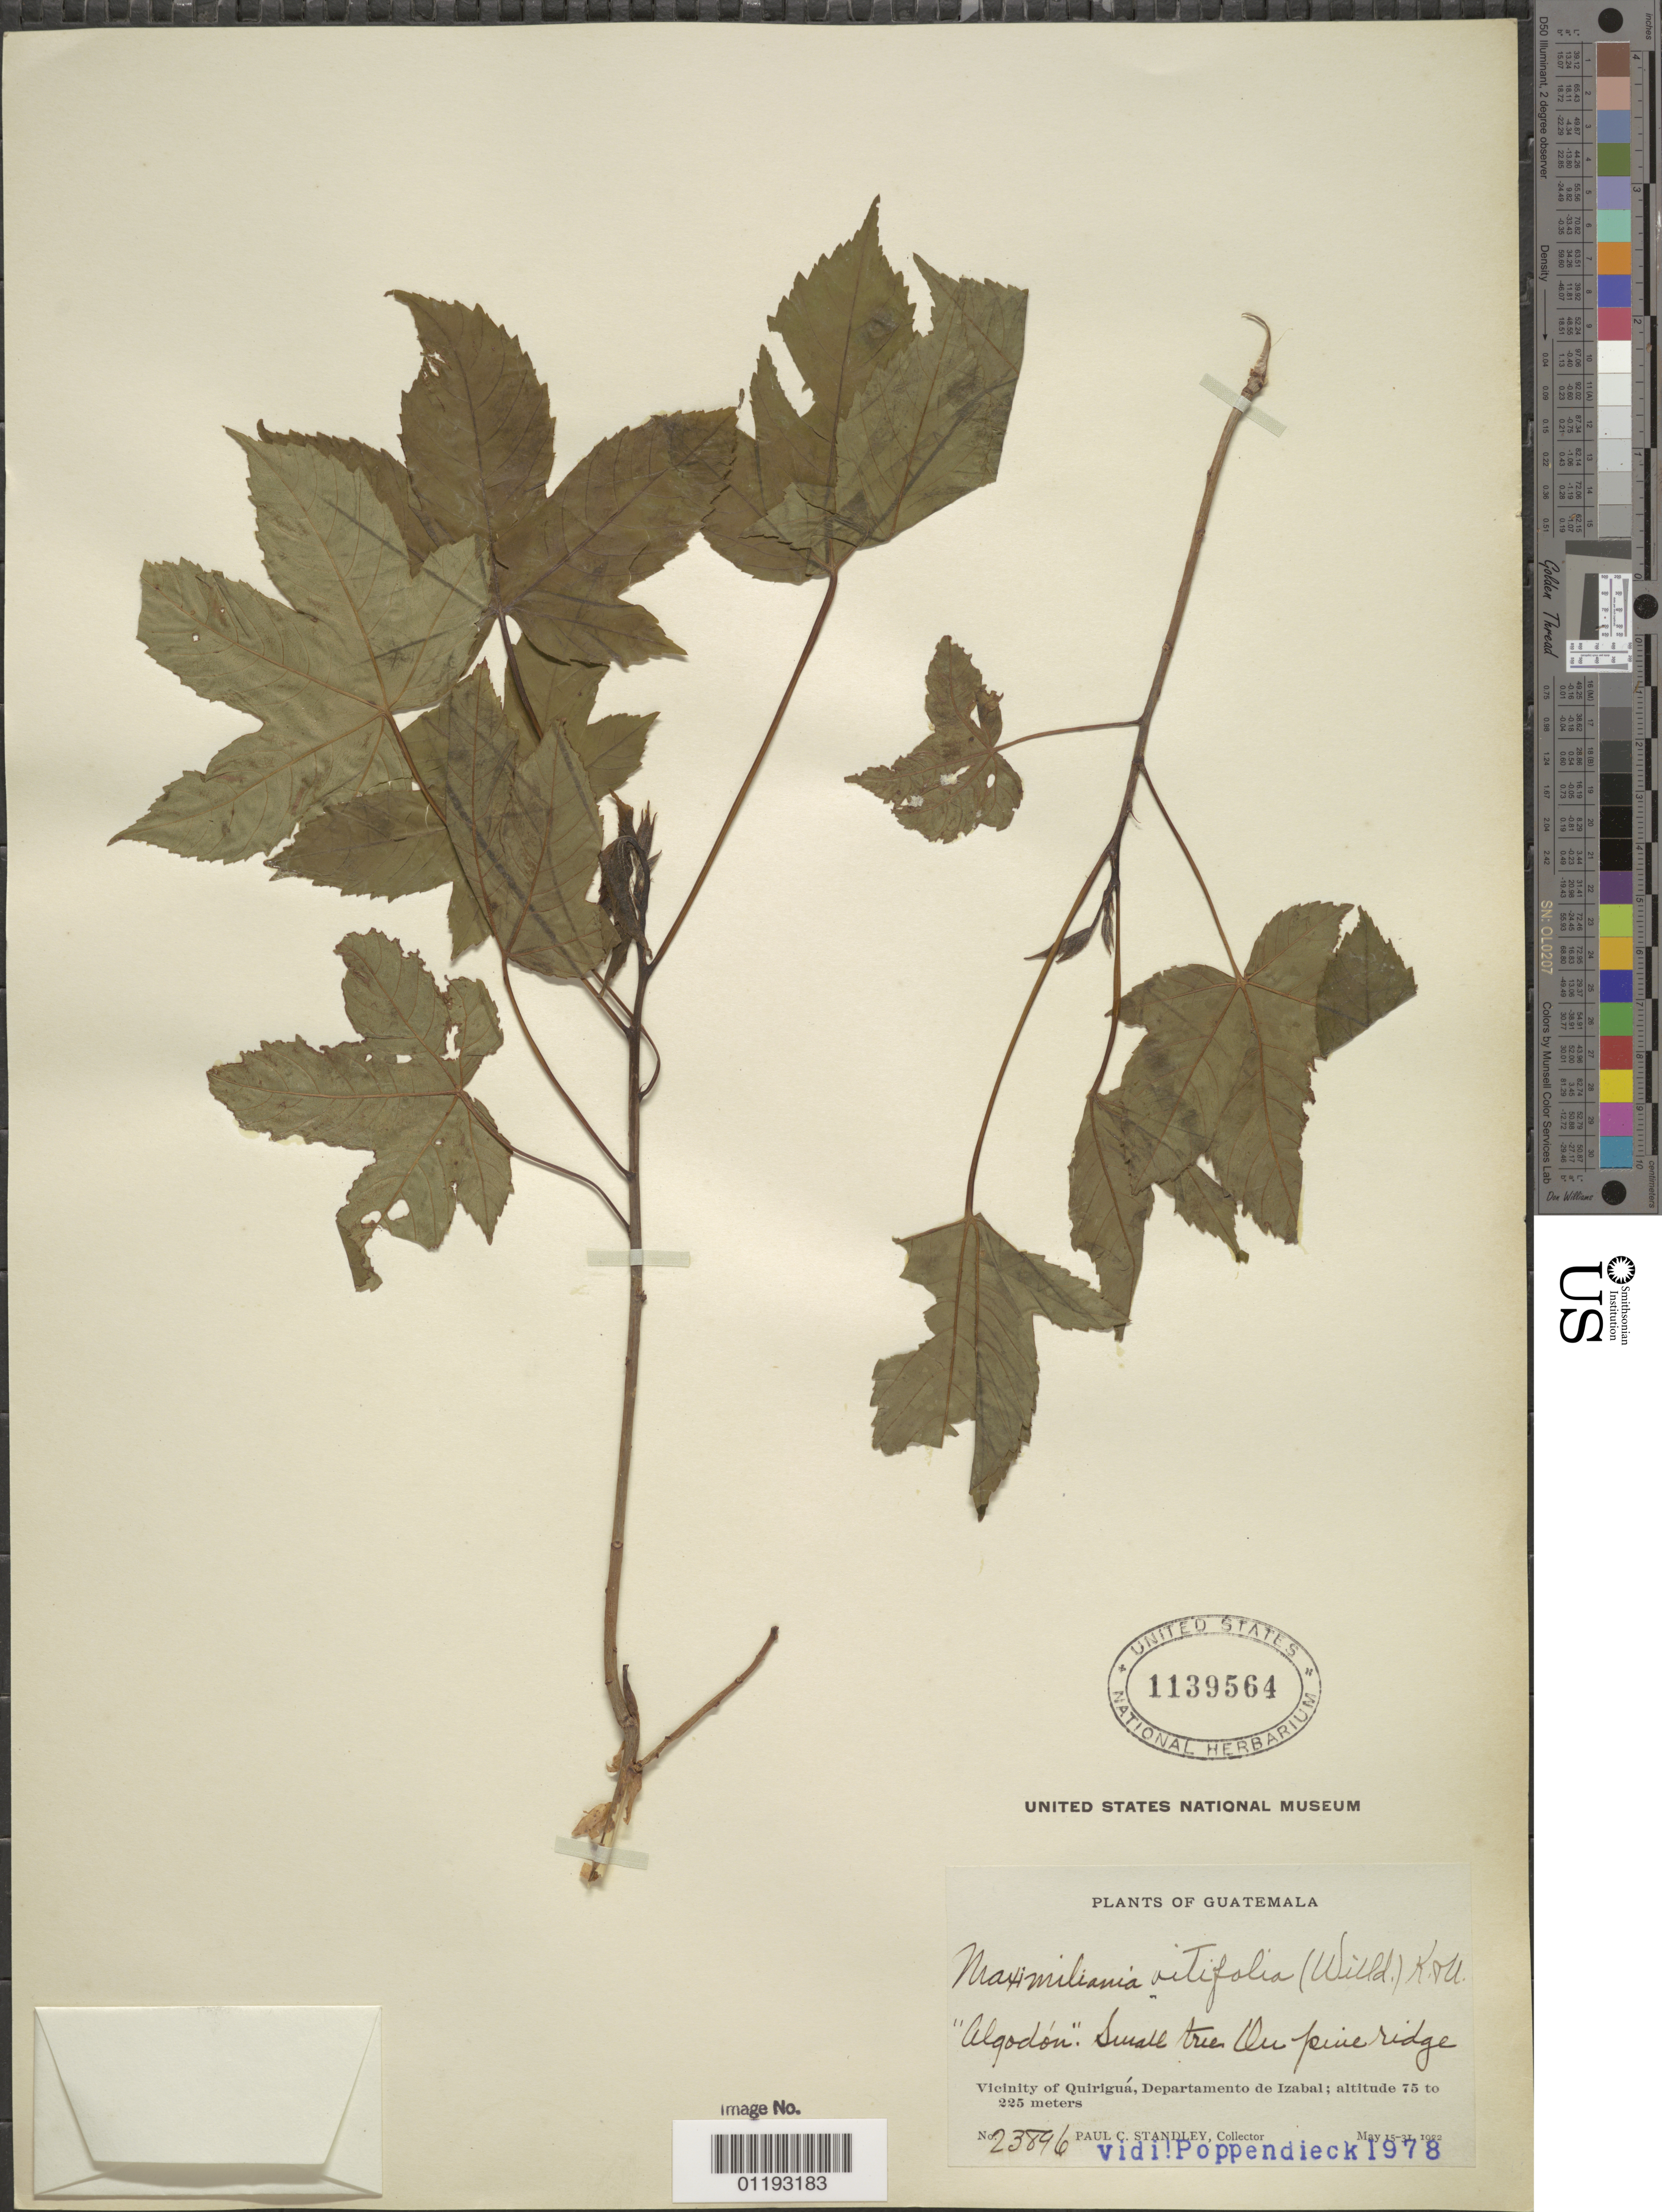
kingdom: Plantae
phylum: Tracheophyta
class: Magnoliopsida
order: Malvales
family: Cochlospermaceae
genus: Cochlospermum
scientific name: Cochlospermum vitifolium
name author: (Willd.) Spreng.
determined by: Poppendieck, H.-H., (HBG), Institut fur Allgemeine Botanik und Botanischer Garten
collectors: P. C. Standley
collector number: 23896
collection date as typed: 15 May 1922 to 31 May 1922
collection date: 1922-05-15/1922-05-31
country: Guatemala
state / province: Izabal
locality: Quiriguá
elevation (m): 75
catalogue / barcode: US 1139564